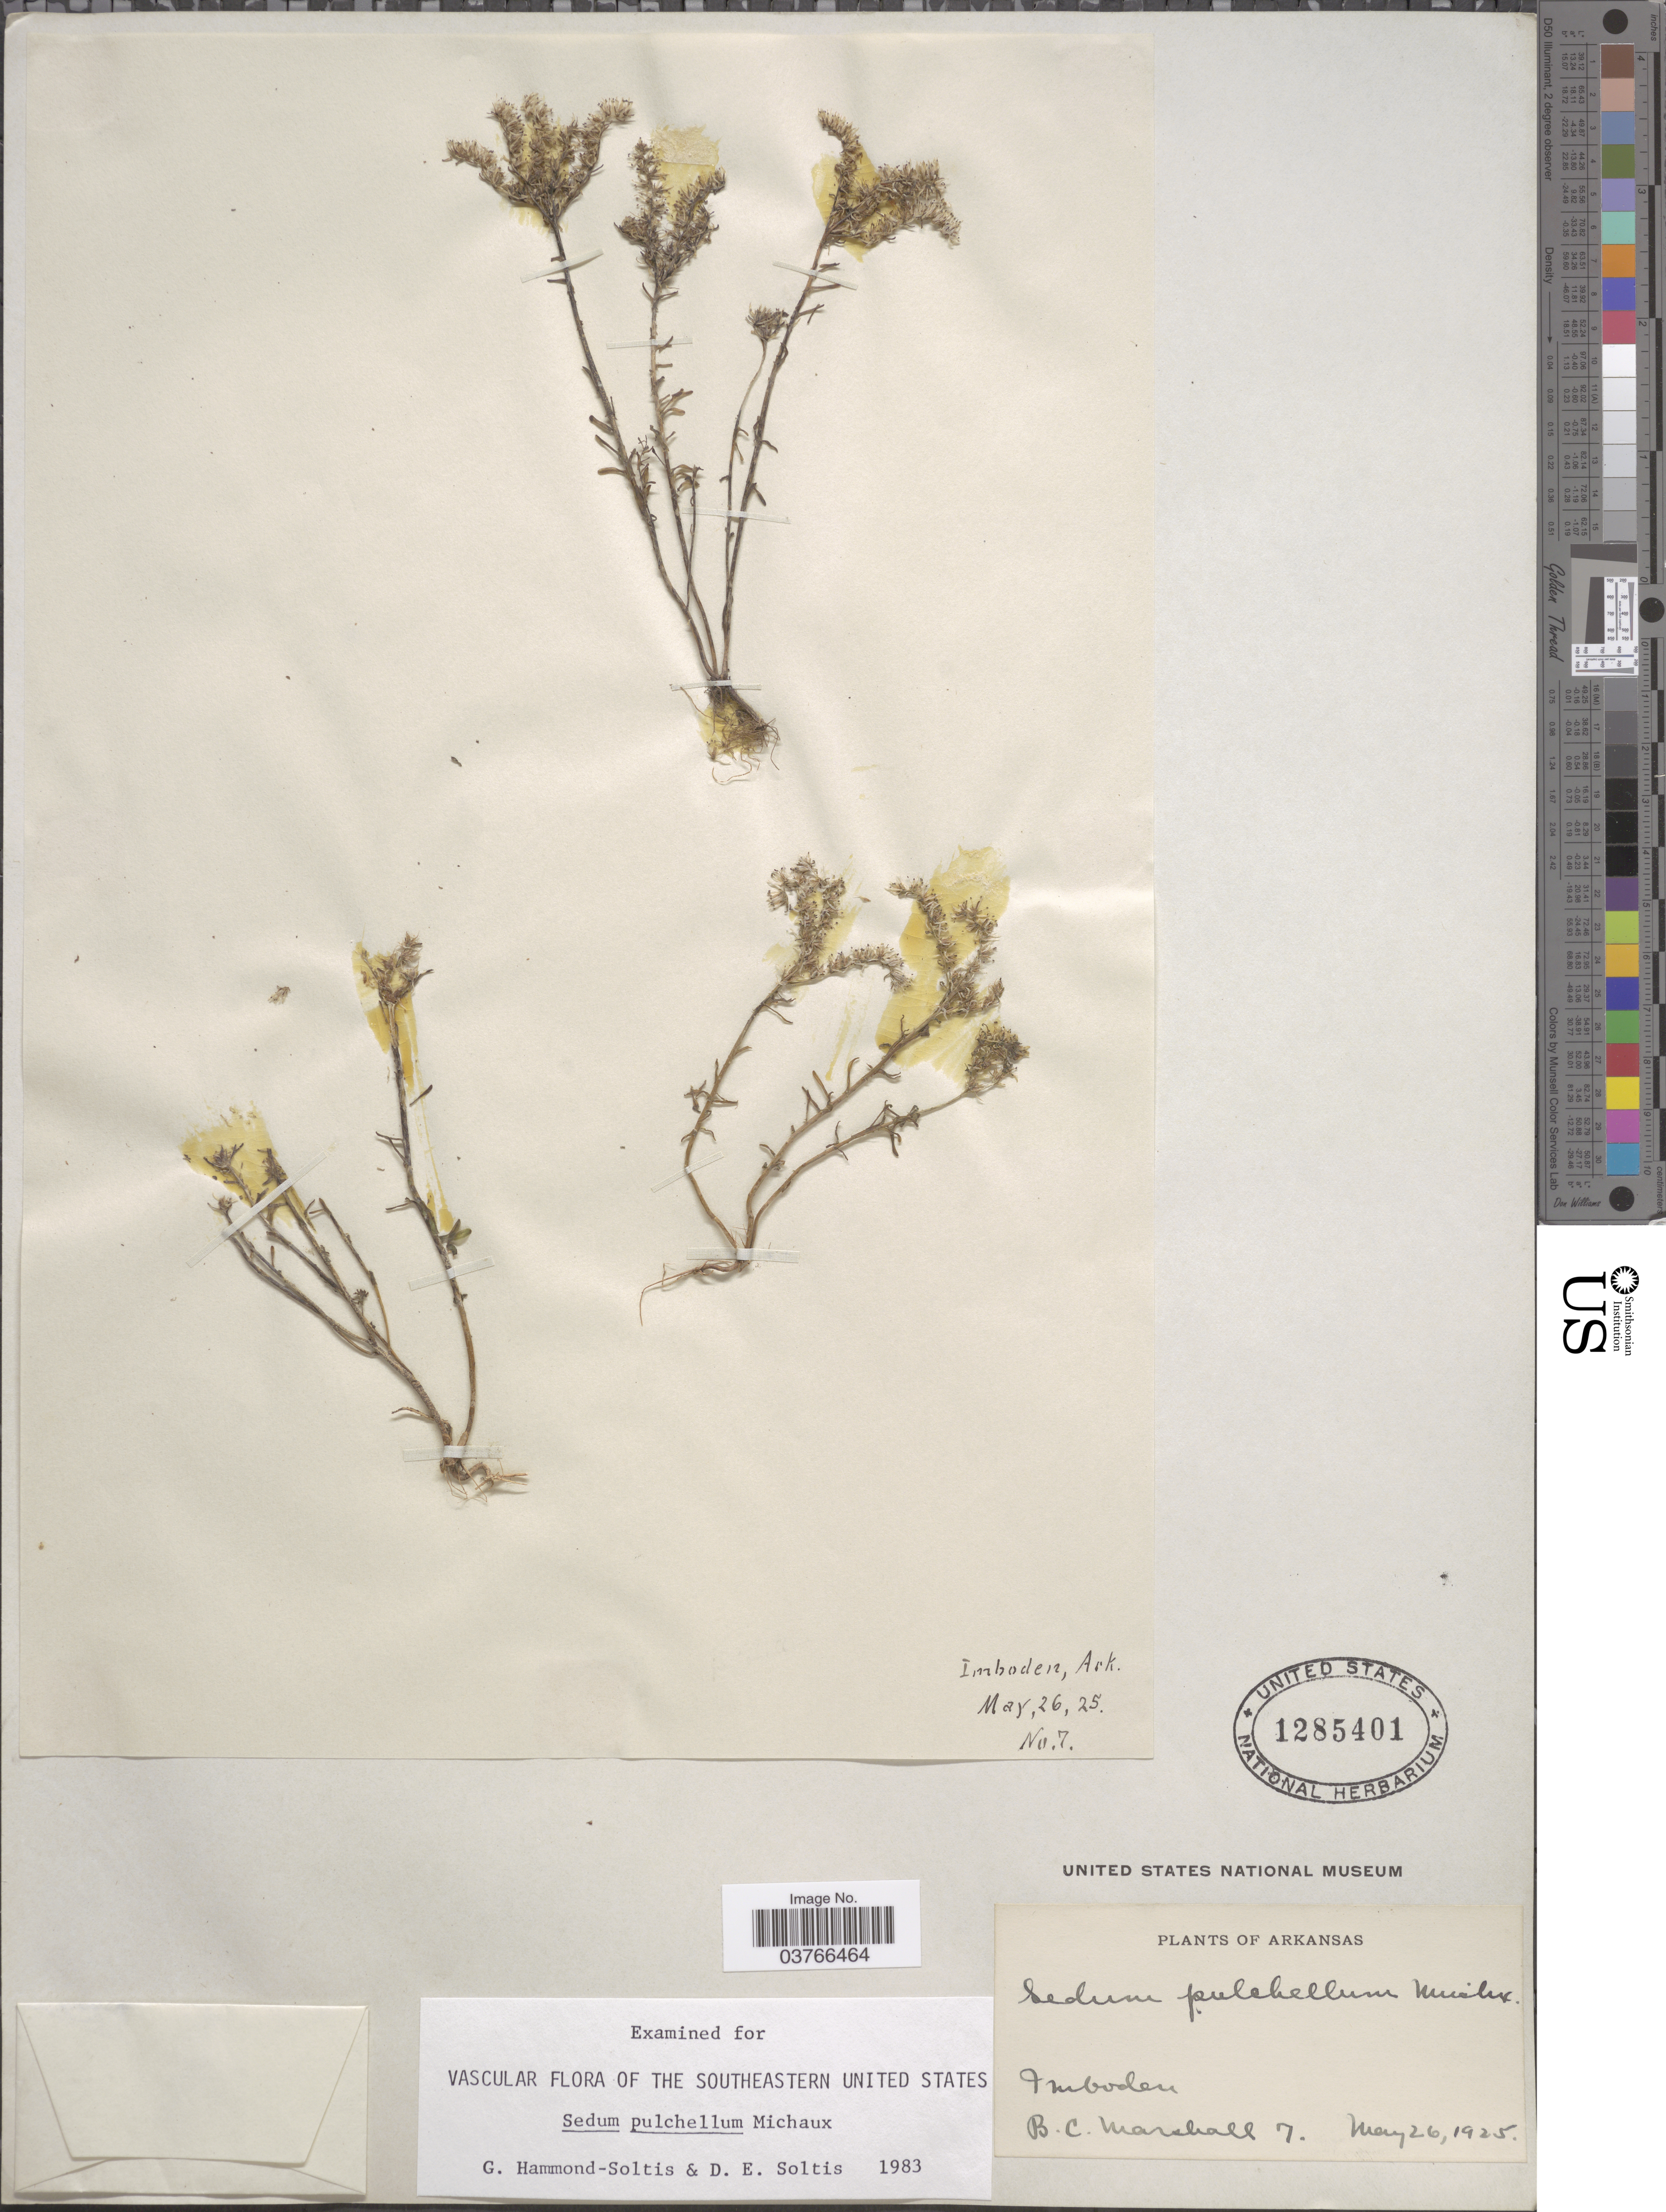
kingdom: Plantae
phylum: Tracheophyta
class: Magnoliopsida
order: Saxifragales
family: Crassulaceae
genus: Sedum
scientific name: Sedum pulchellum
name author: Michx.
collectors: B. C. Marshall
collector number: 7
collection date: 1925-05-26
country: United States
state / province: Arkansas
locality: Imboden.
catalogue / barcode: US 1285401